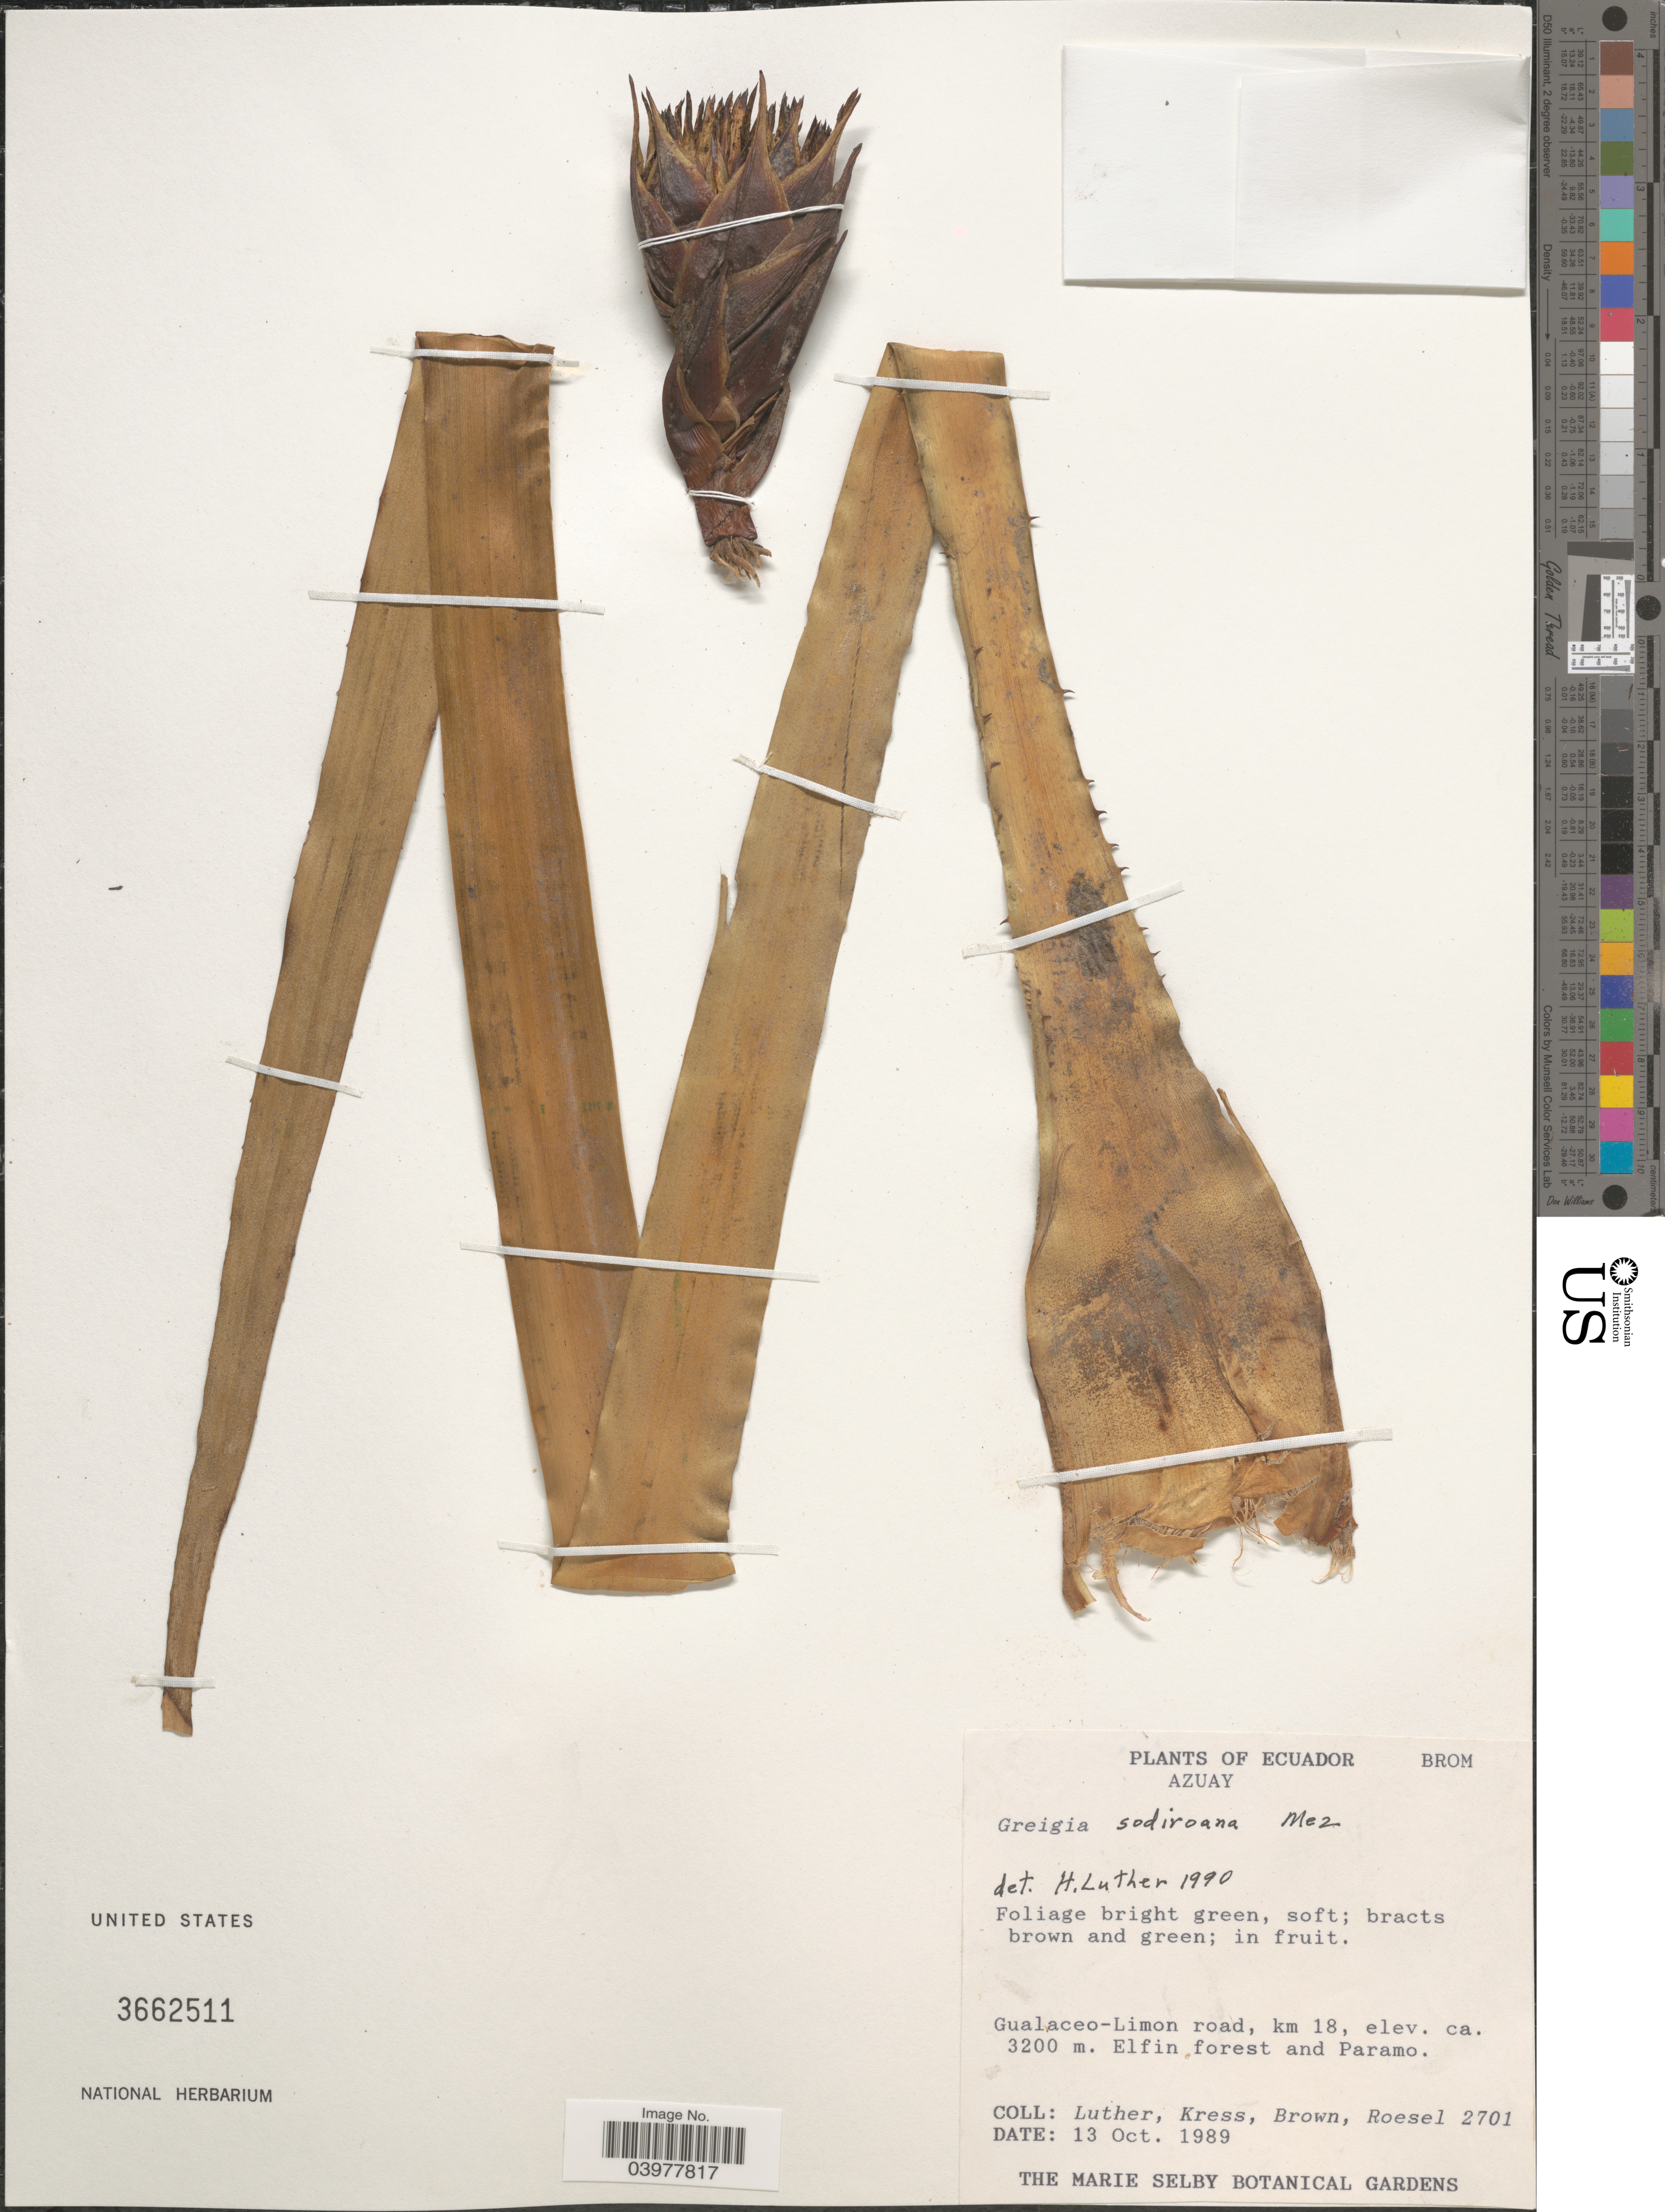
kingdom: Plantae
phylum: Tracheophyta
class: Liliopsida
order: Poales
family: Bromeliaceae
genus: Greigia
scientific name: Greigia mulfordii var. mulfordii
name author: L.B. Sm.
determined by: Aguirre-Santoro, Julian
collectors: -- Luther, -- Kress, -- Brown & Roesel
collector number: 2701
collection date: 1989-10-13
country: Ecuador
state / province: Azuay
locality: Gualaceo-Limon road, km 18, Elfin forest and Paramo.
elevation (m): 3200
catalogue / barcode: US 3662511